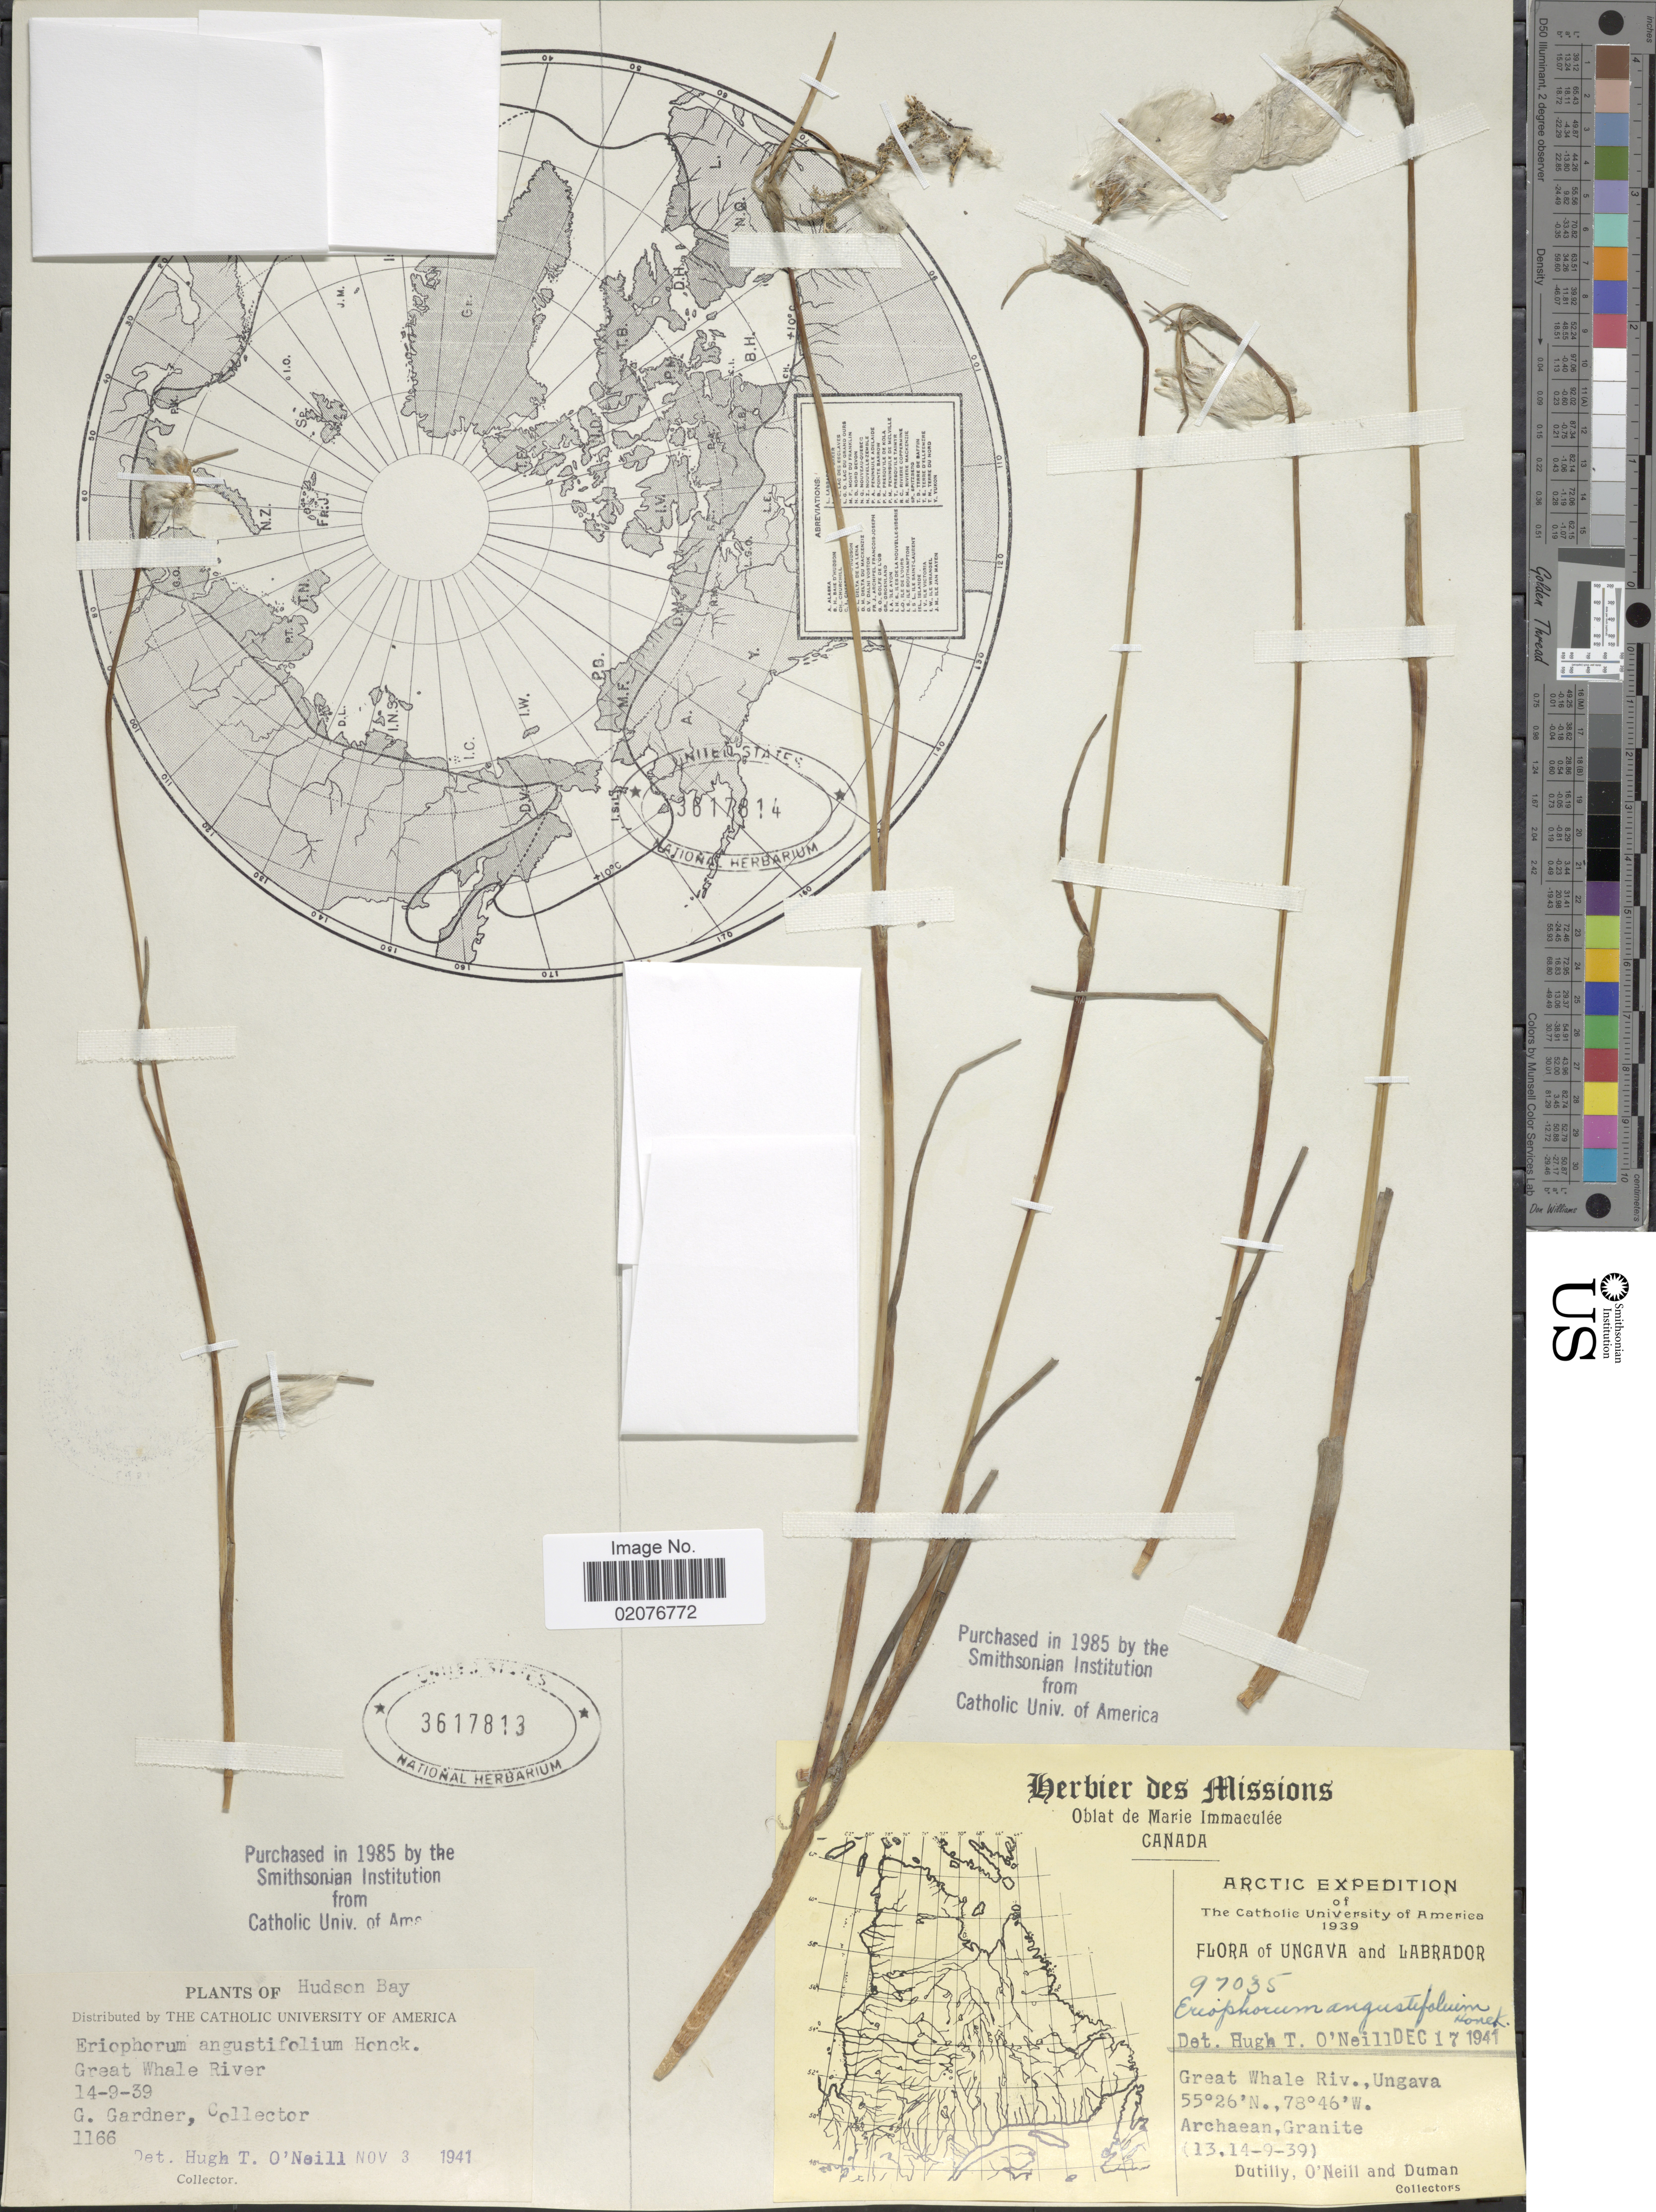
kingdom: Plantae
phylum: Tracheophyta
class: Liliopsida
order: Poales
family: Cyperaceae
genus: Eriophorum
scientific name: Eriophorum angustifolium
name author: Honck.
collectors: -. Dutilly, O' Neill & -. Duman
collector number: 97035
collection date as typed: Transcribed d/m/y: 13/9/39 to 14/9/39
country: Canada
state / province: Newfoundland and Labrador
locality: Arctic, Ungava and Labrador, Great Whale Riv., Ungava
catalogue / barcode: US 3617813-2